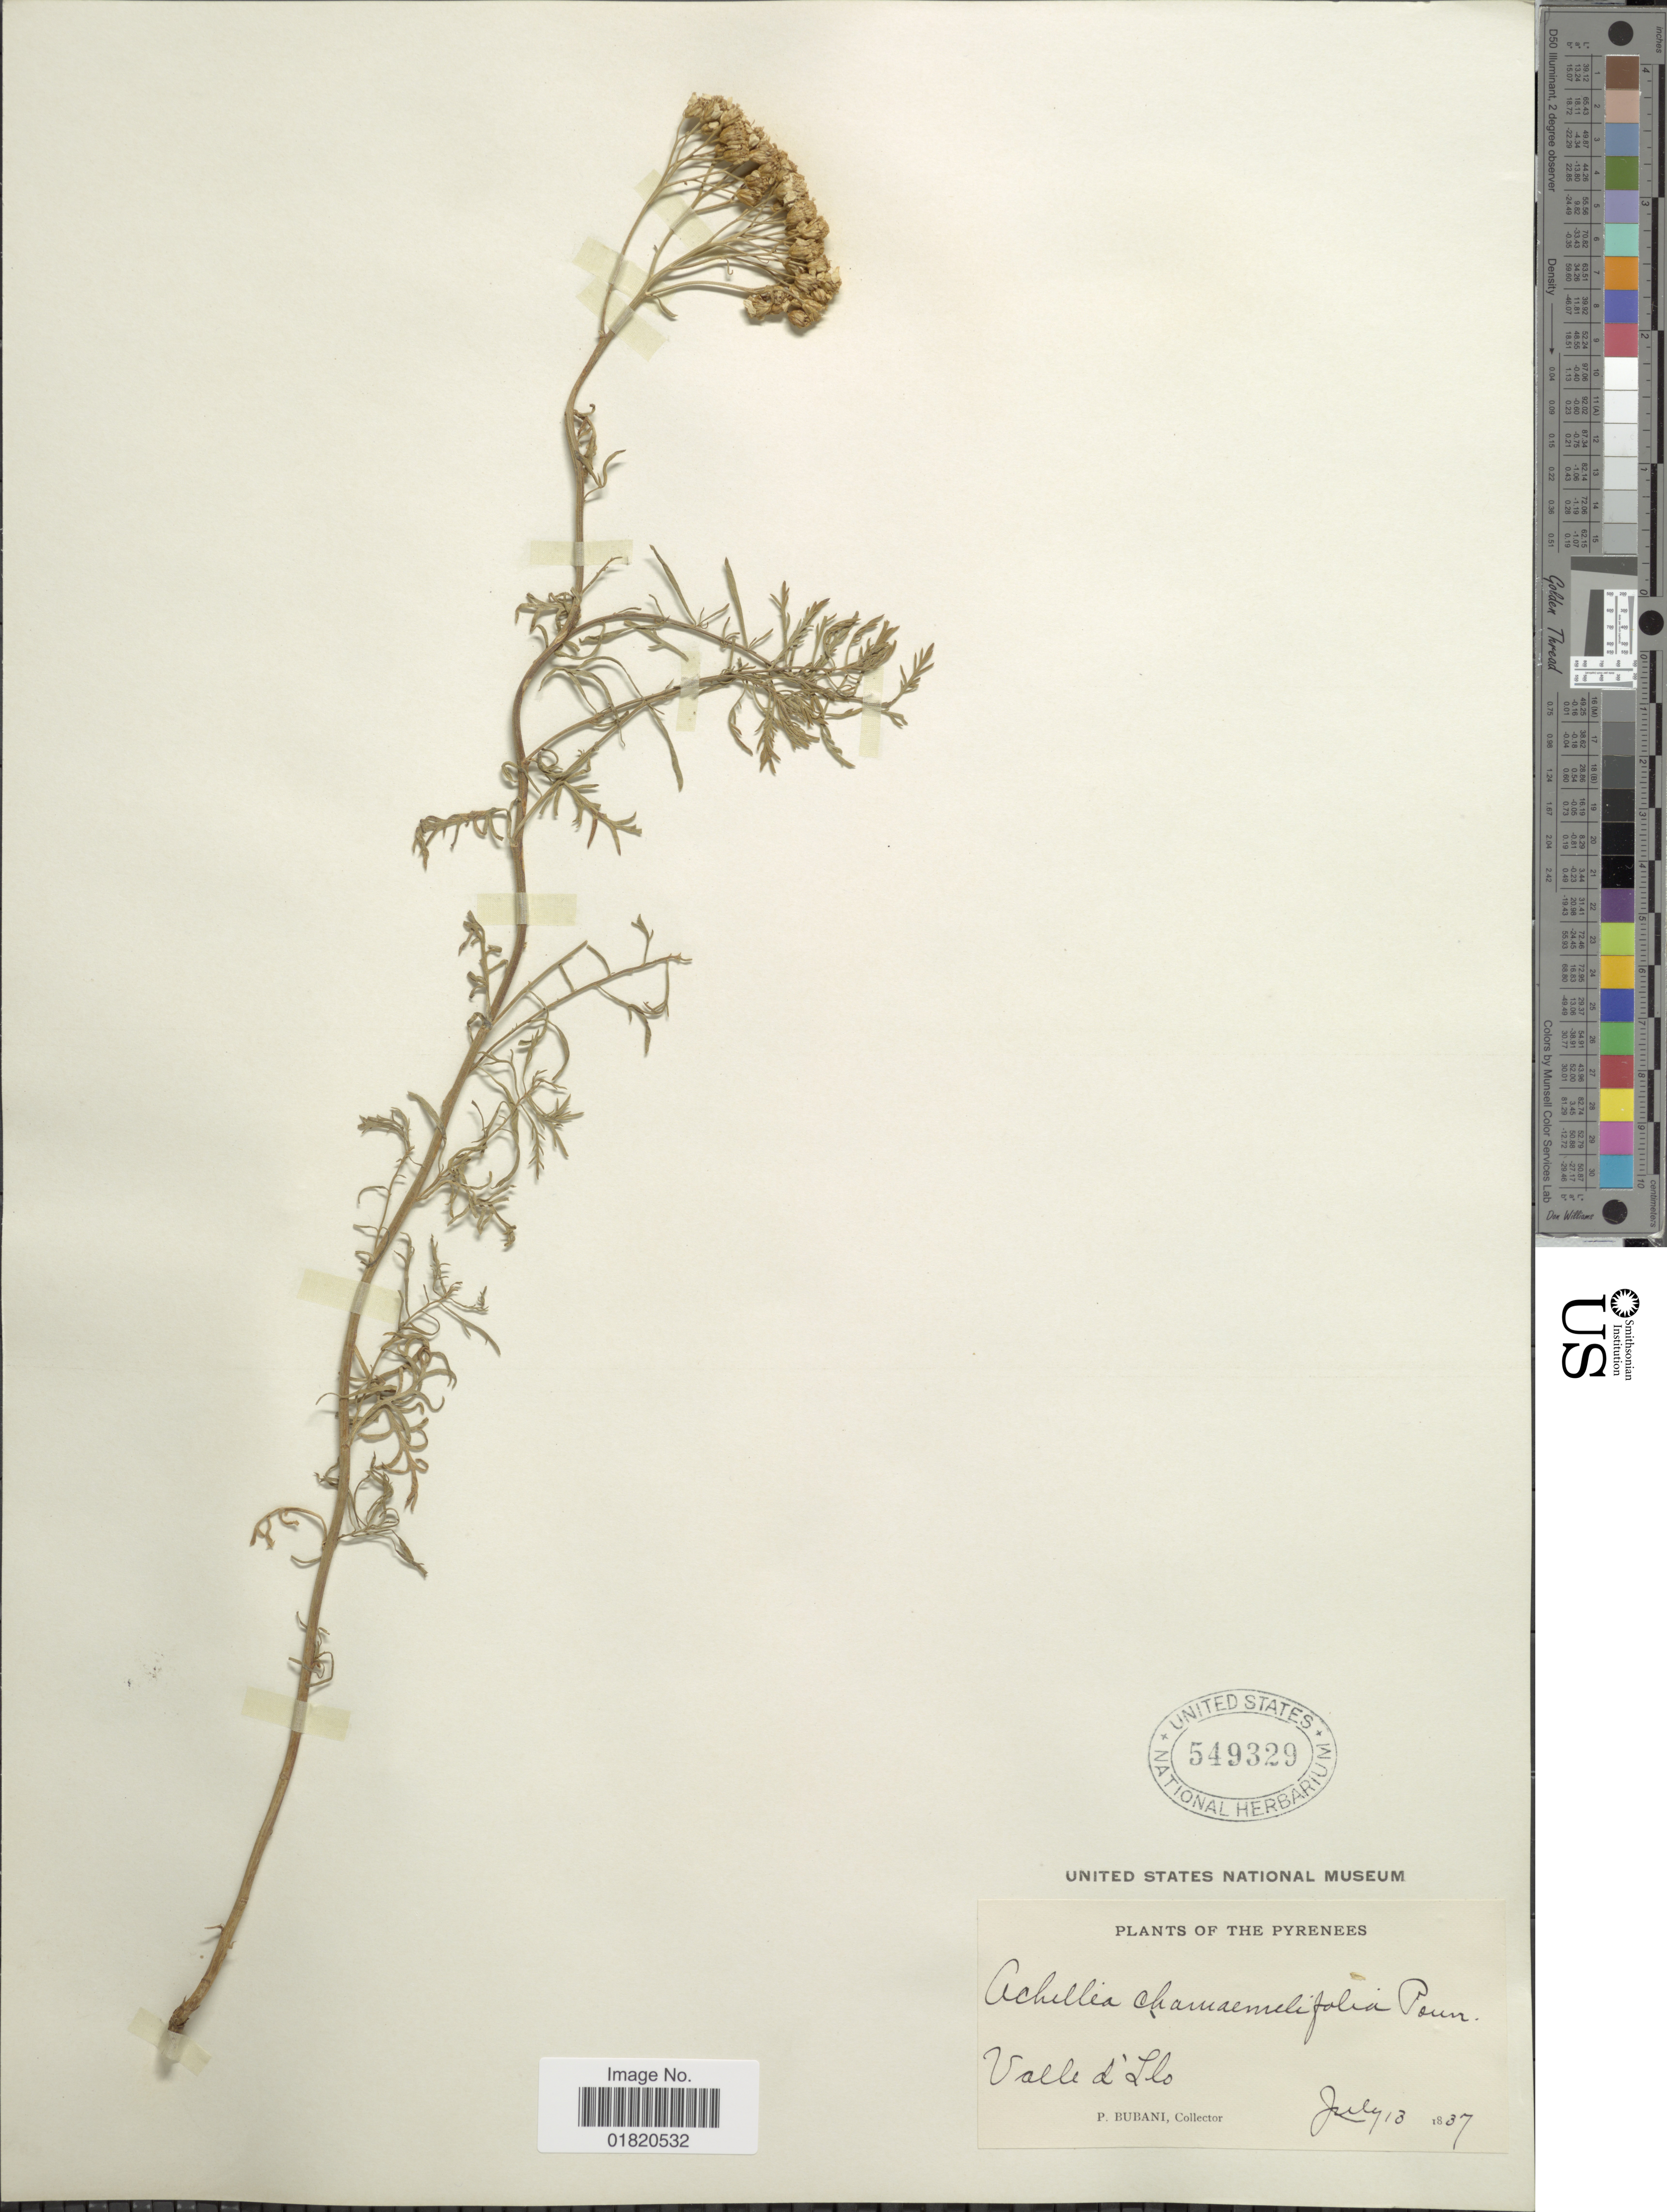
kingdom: Plantae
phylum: Tracheophyta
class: Magnoliopsida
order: Asterales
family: Asteraceae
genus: Achillea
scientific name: Achillea chamaemelifolia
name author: Pourr.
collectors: P. Bubani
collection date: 1837-07-13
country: France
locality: Pyrenees. Valle d'Llo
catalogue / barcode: US 549329